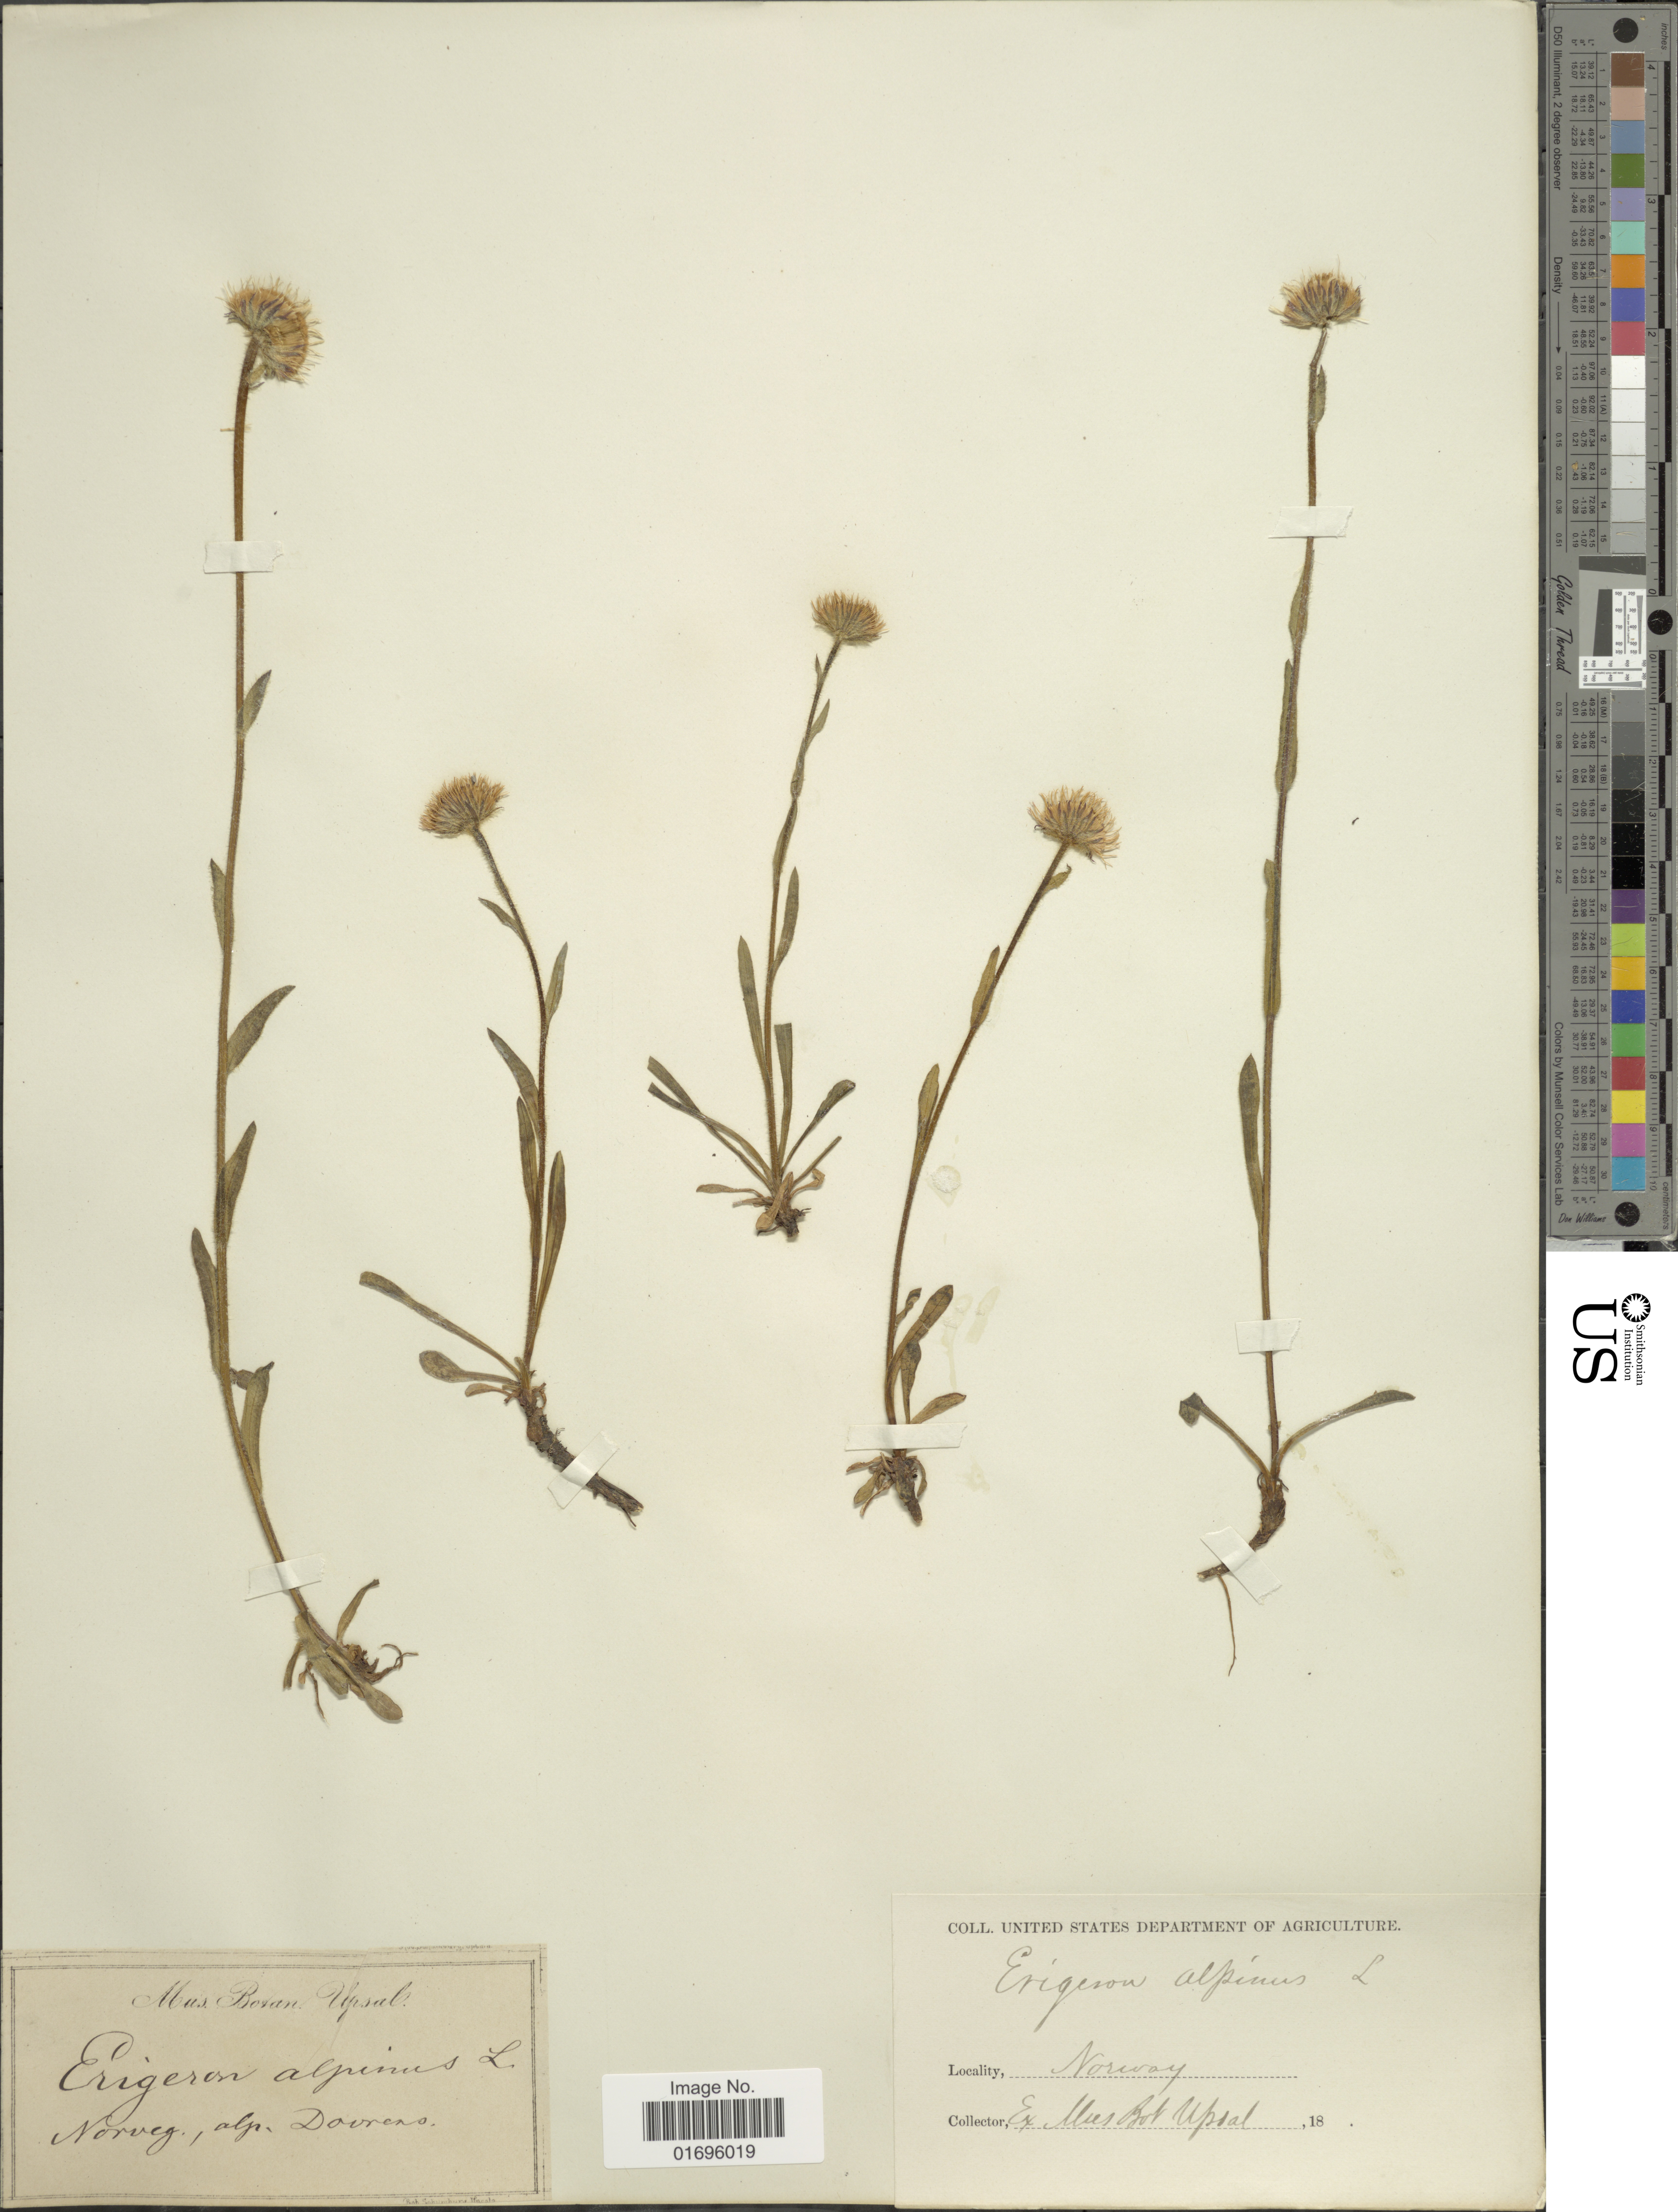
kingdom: Plantae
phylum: Tracheophyta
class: Magnoliopsida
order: Asterales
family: Asteraceae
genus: Aster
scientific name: Aster alpinus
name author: L.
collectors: ex Mus. Bot. Upsal.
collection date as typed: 18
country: Norway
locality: Norveg., alp. Dovrens.